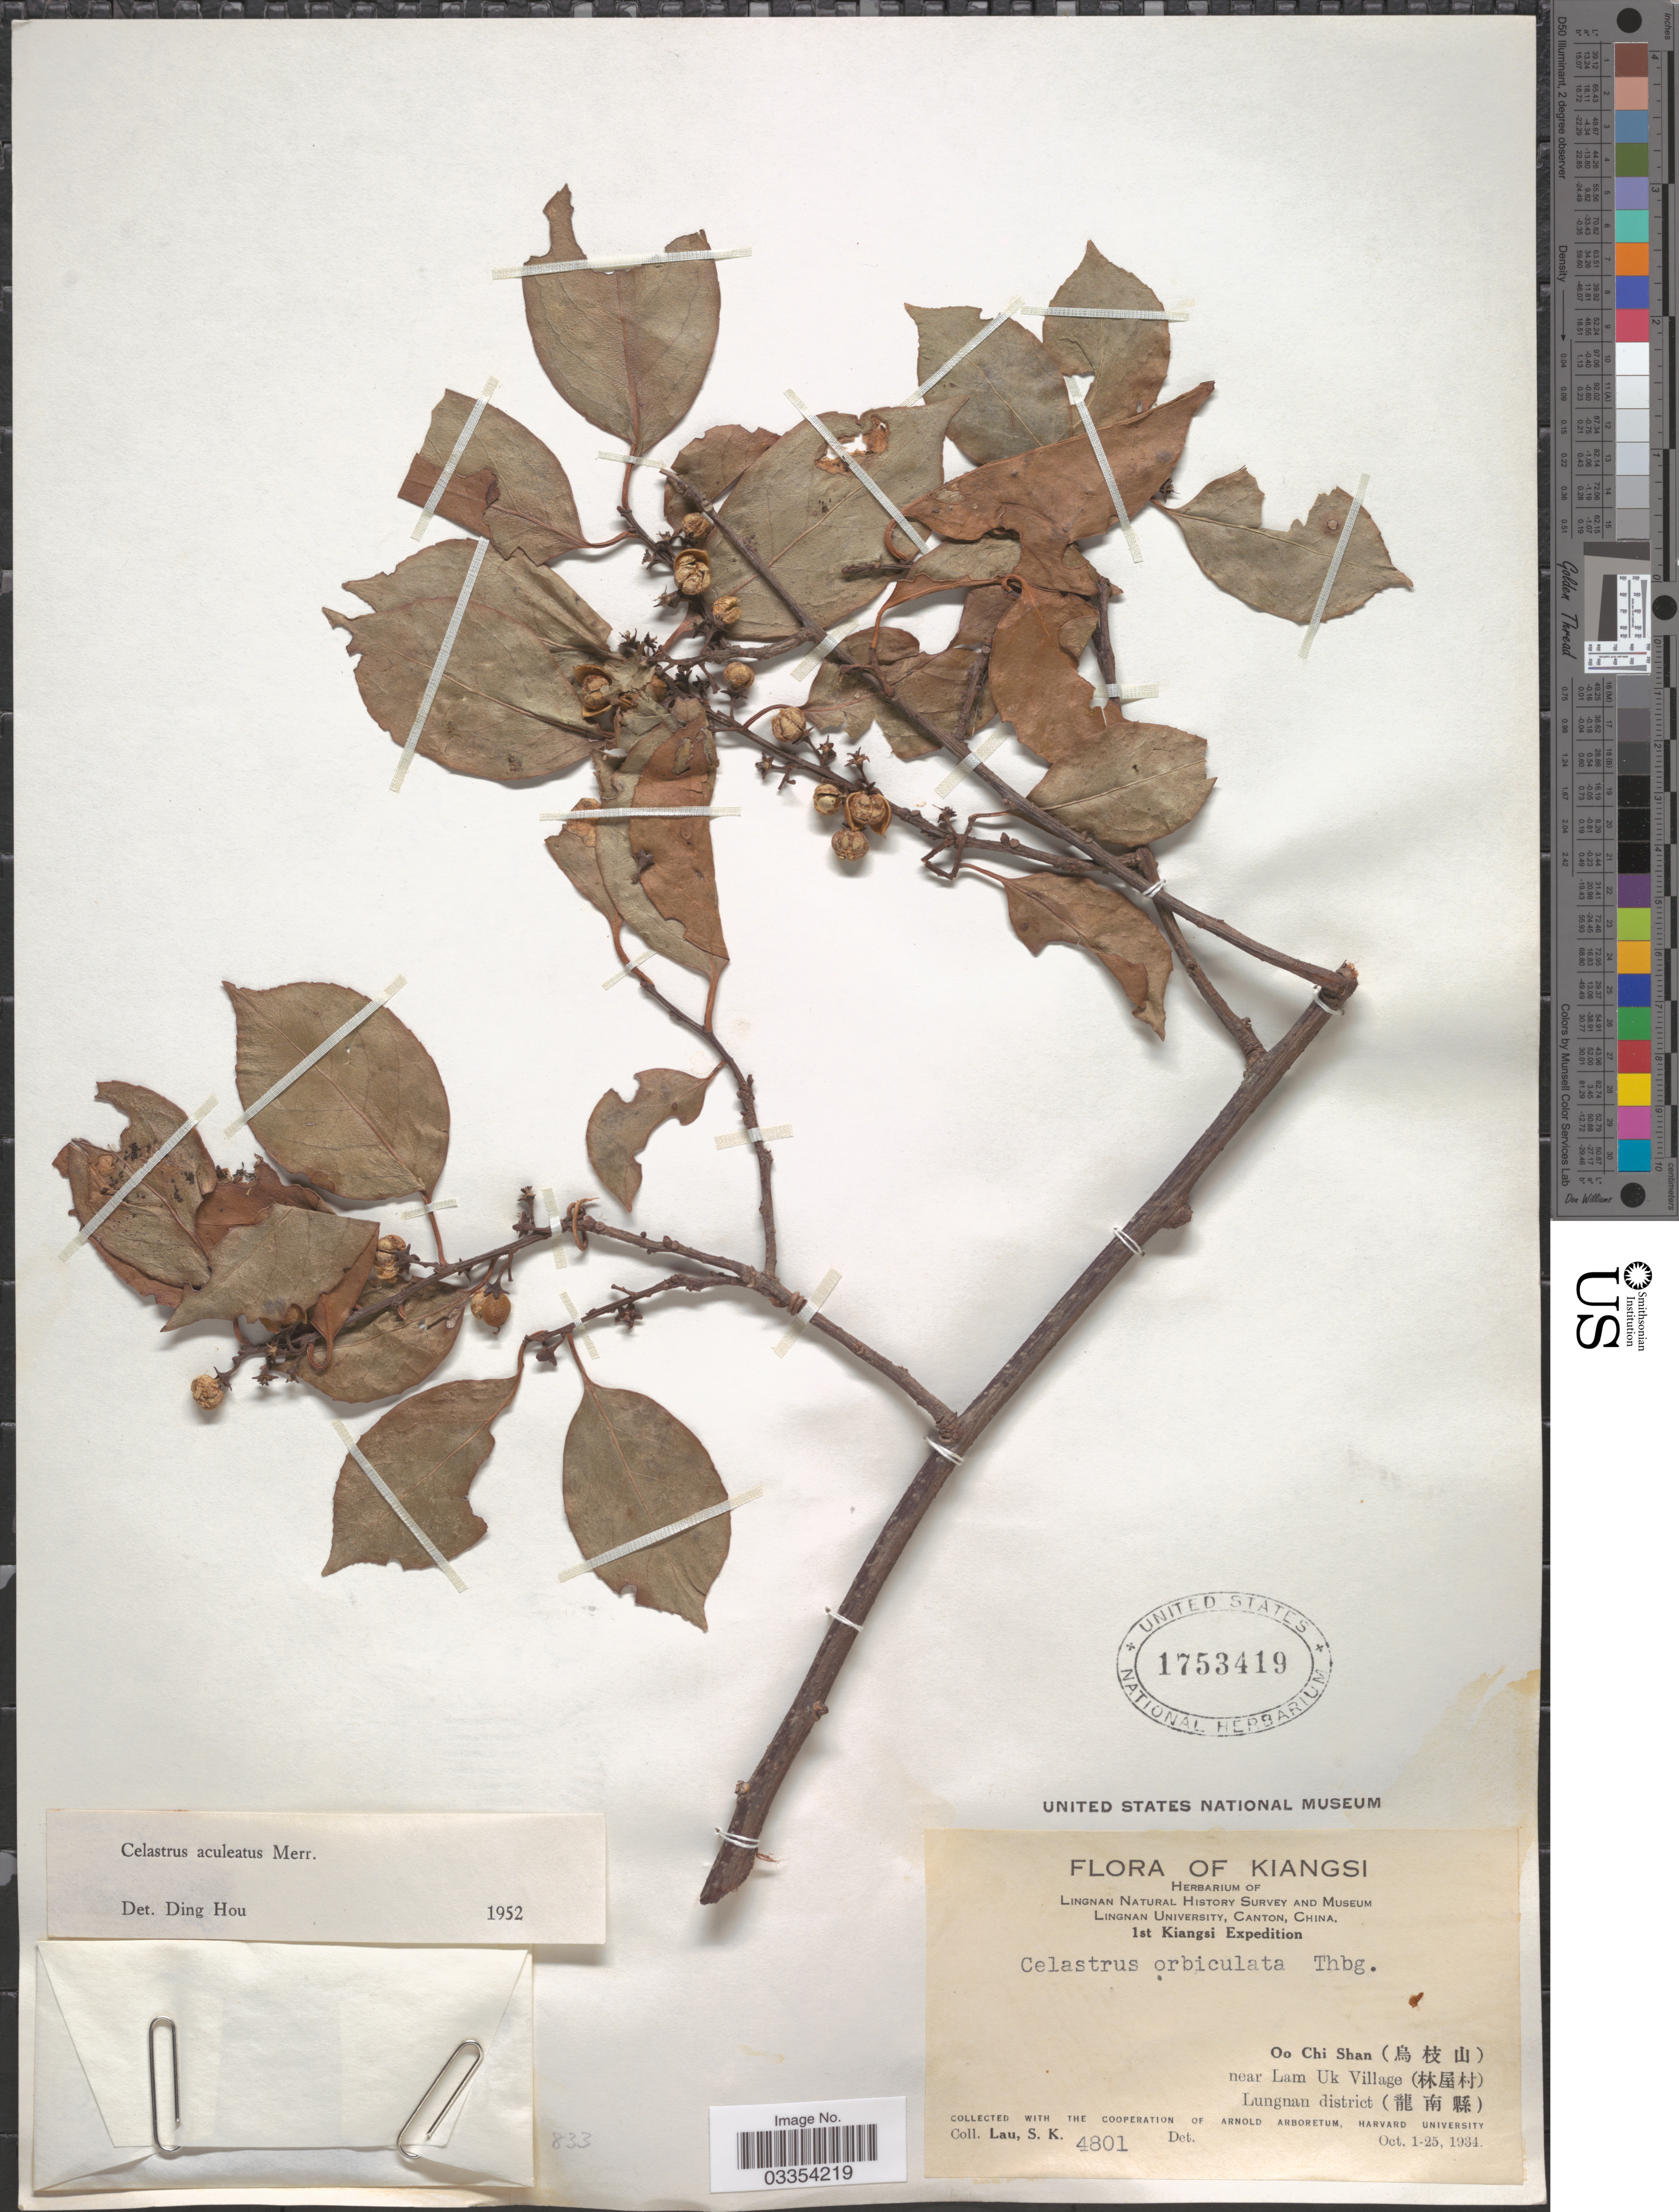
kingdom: Plantae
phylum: Tracheophyta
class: Magnoliopsida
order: Celastrales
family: Celastraceae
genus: Celastrus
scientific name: Celastrus aculeatus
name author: Merr.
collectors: S. K. Lau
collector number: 4801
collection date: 1934-10-01/1934-10-25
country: China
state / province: Jiangxi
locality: Kiangsi. Oo Chi Shan (X) near Lam Uk Village (X). Lungnan district (X).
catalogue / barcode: US 1753419